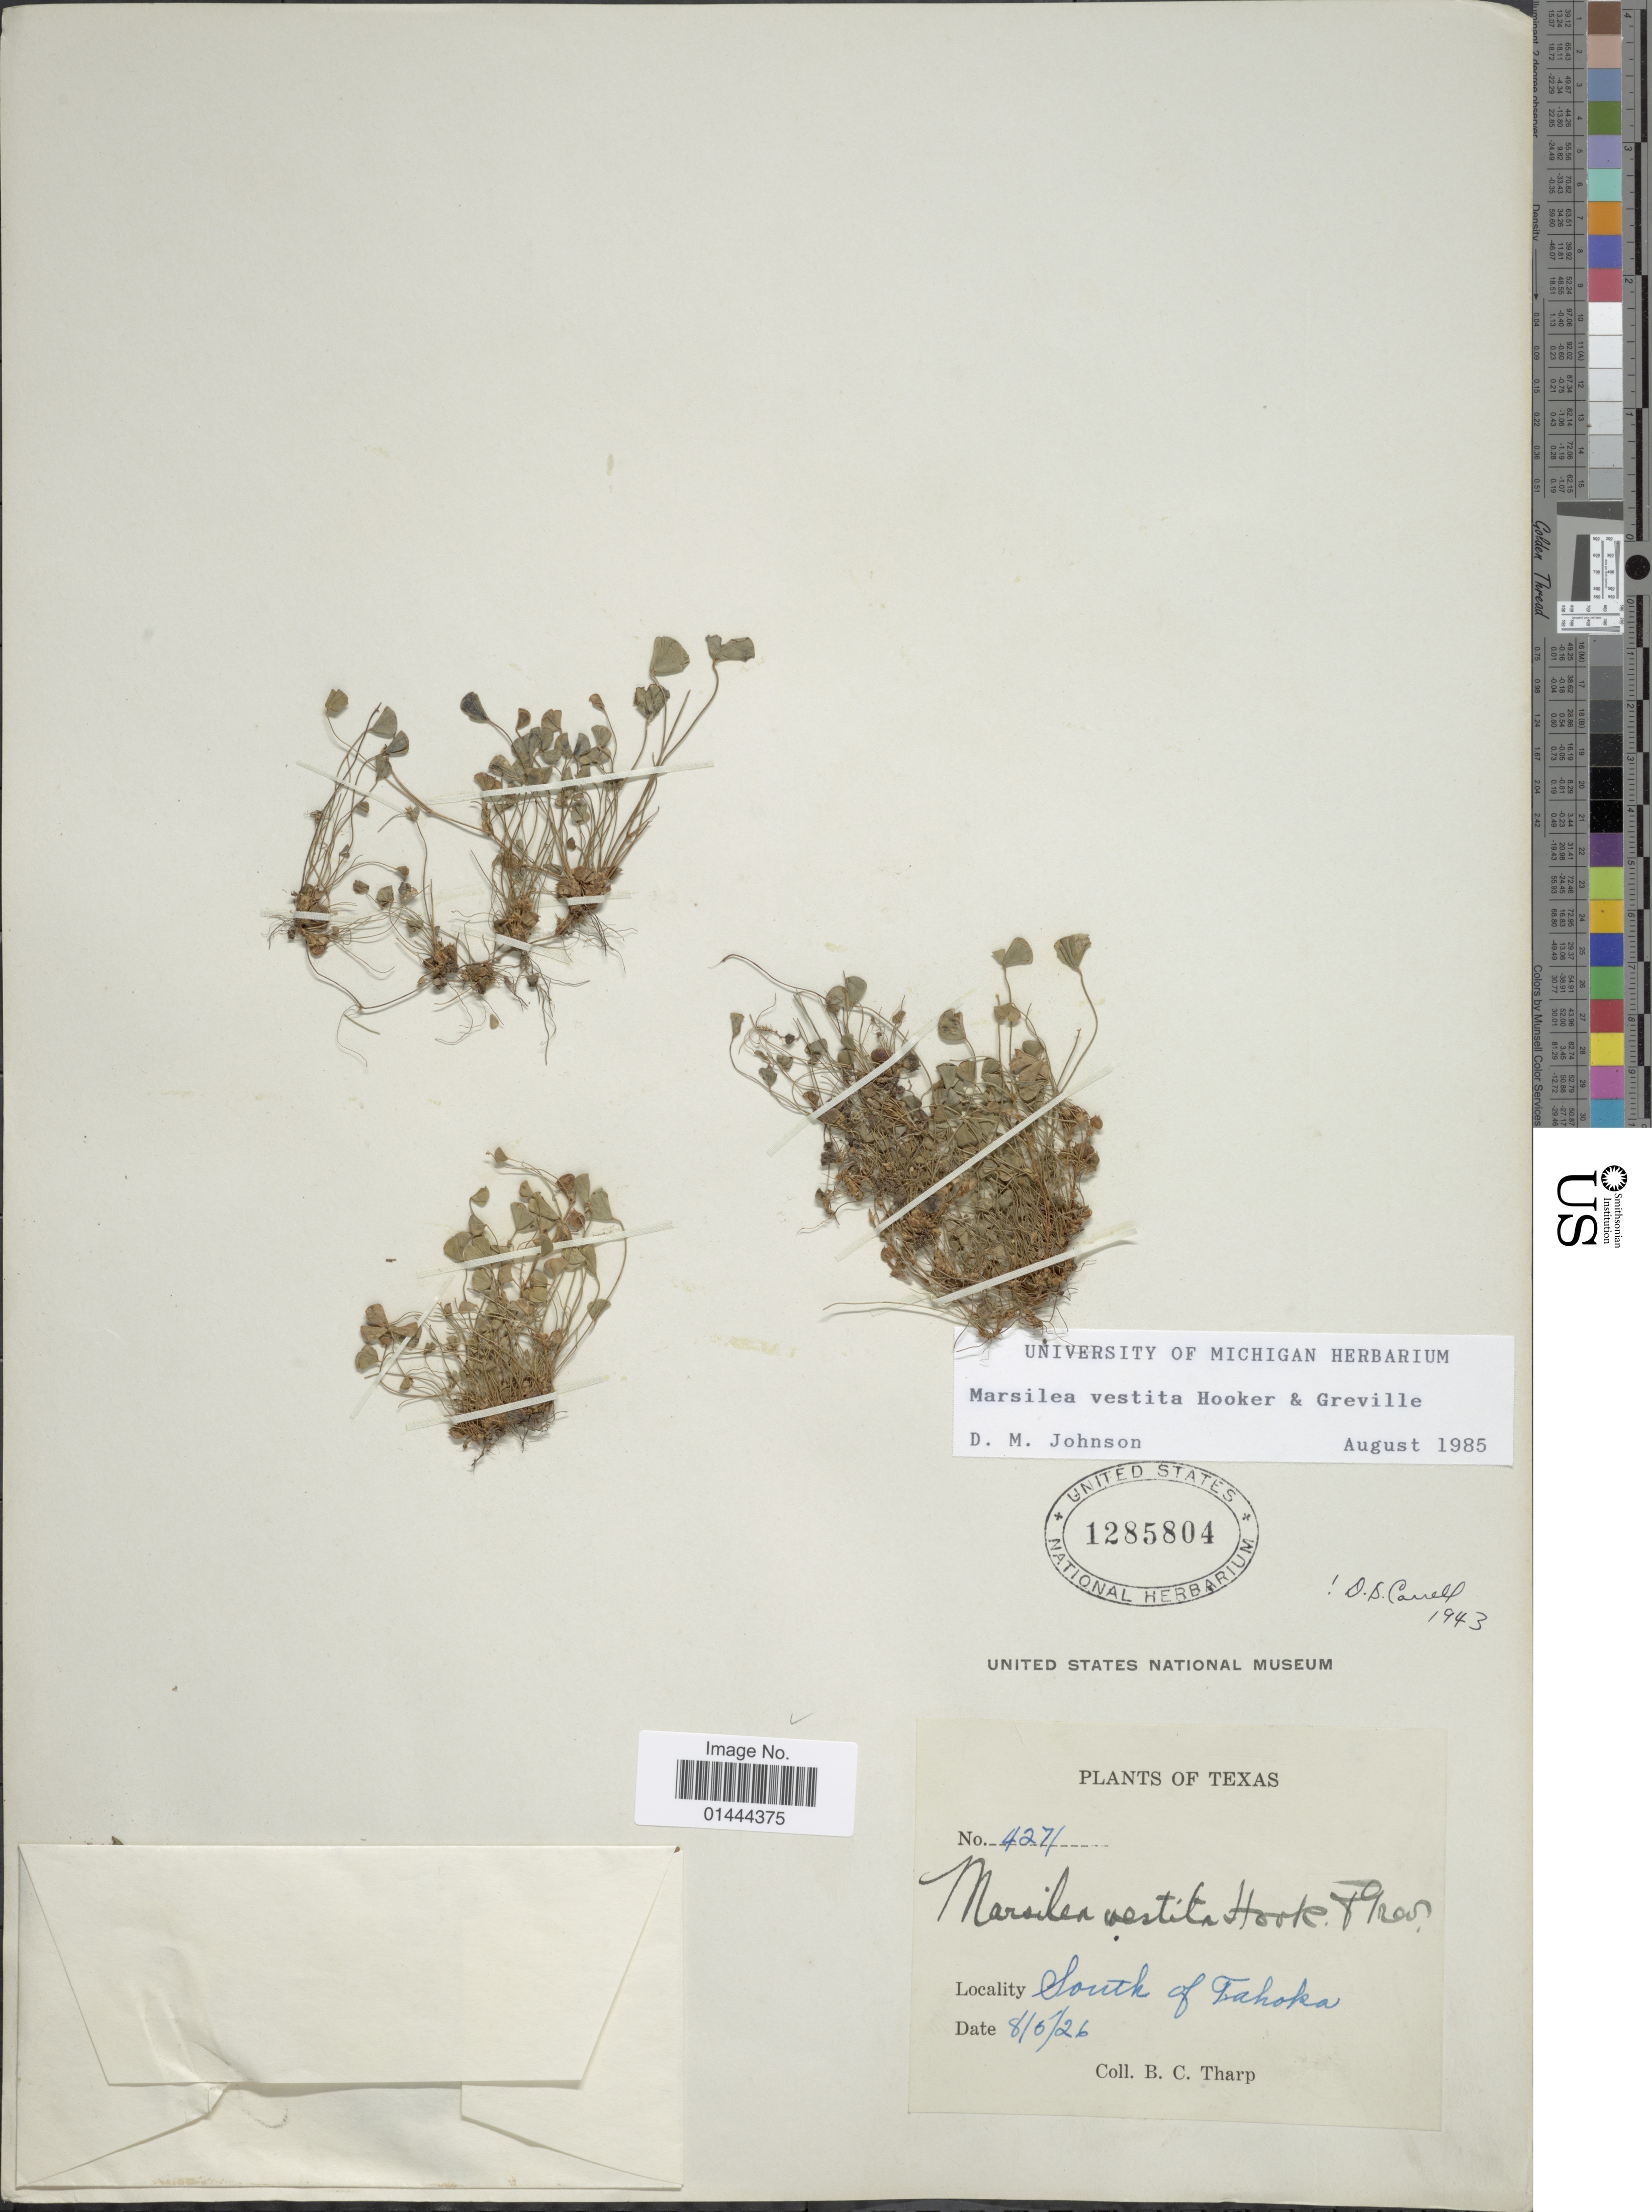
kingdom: Plantae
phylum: Tracheophyta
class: Polypodiopsida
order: Salviniales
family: Marsileaceae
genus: Marsilea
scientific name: Marsilea vestita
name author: Hook. & Grev.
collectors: B. C. Tharp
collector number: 4271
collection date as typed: Transcribed d/m/y: 5/8/26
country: United States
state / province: Texas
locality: South of Tahoka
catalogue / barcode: US 1285804